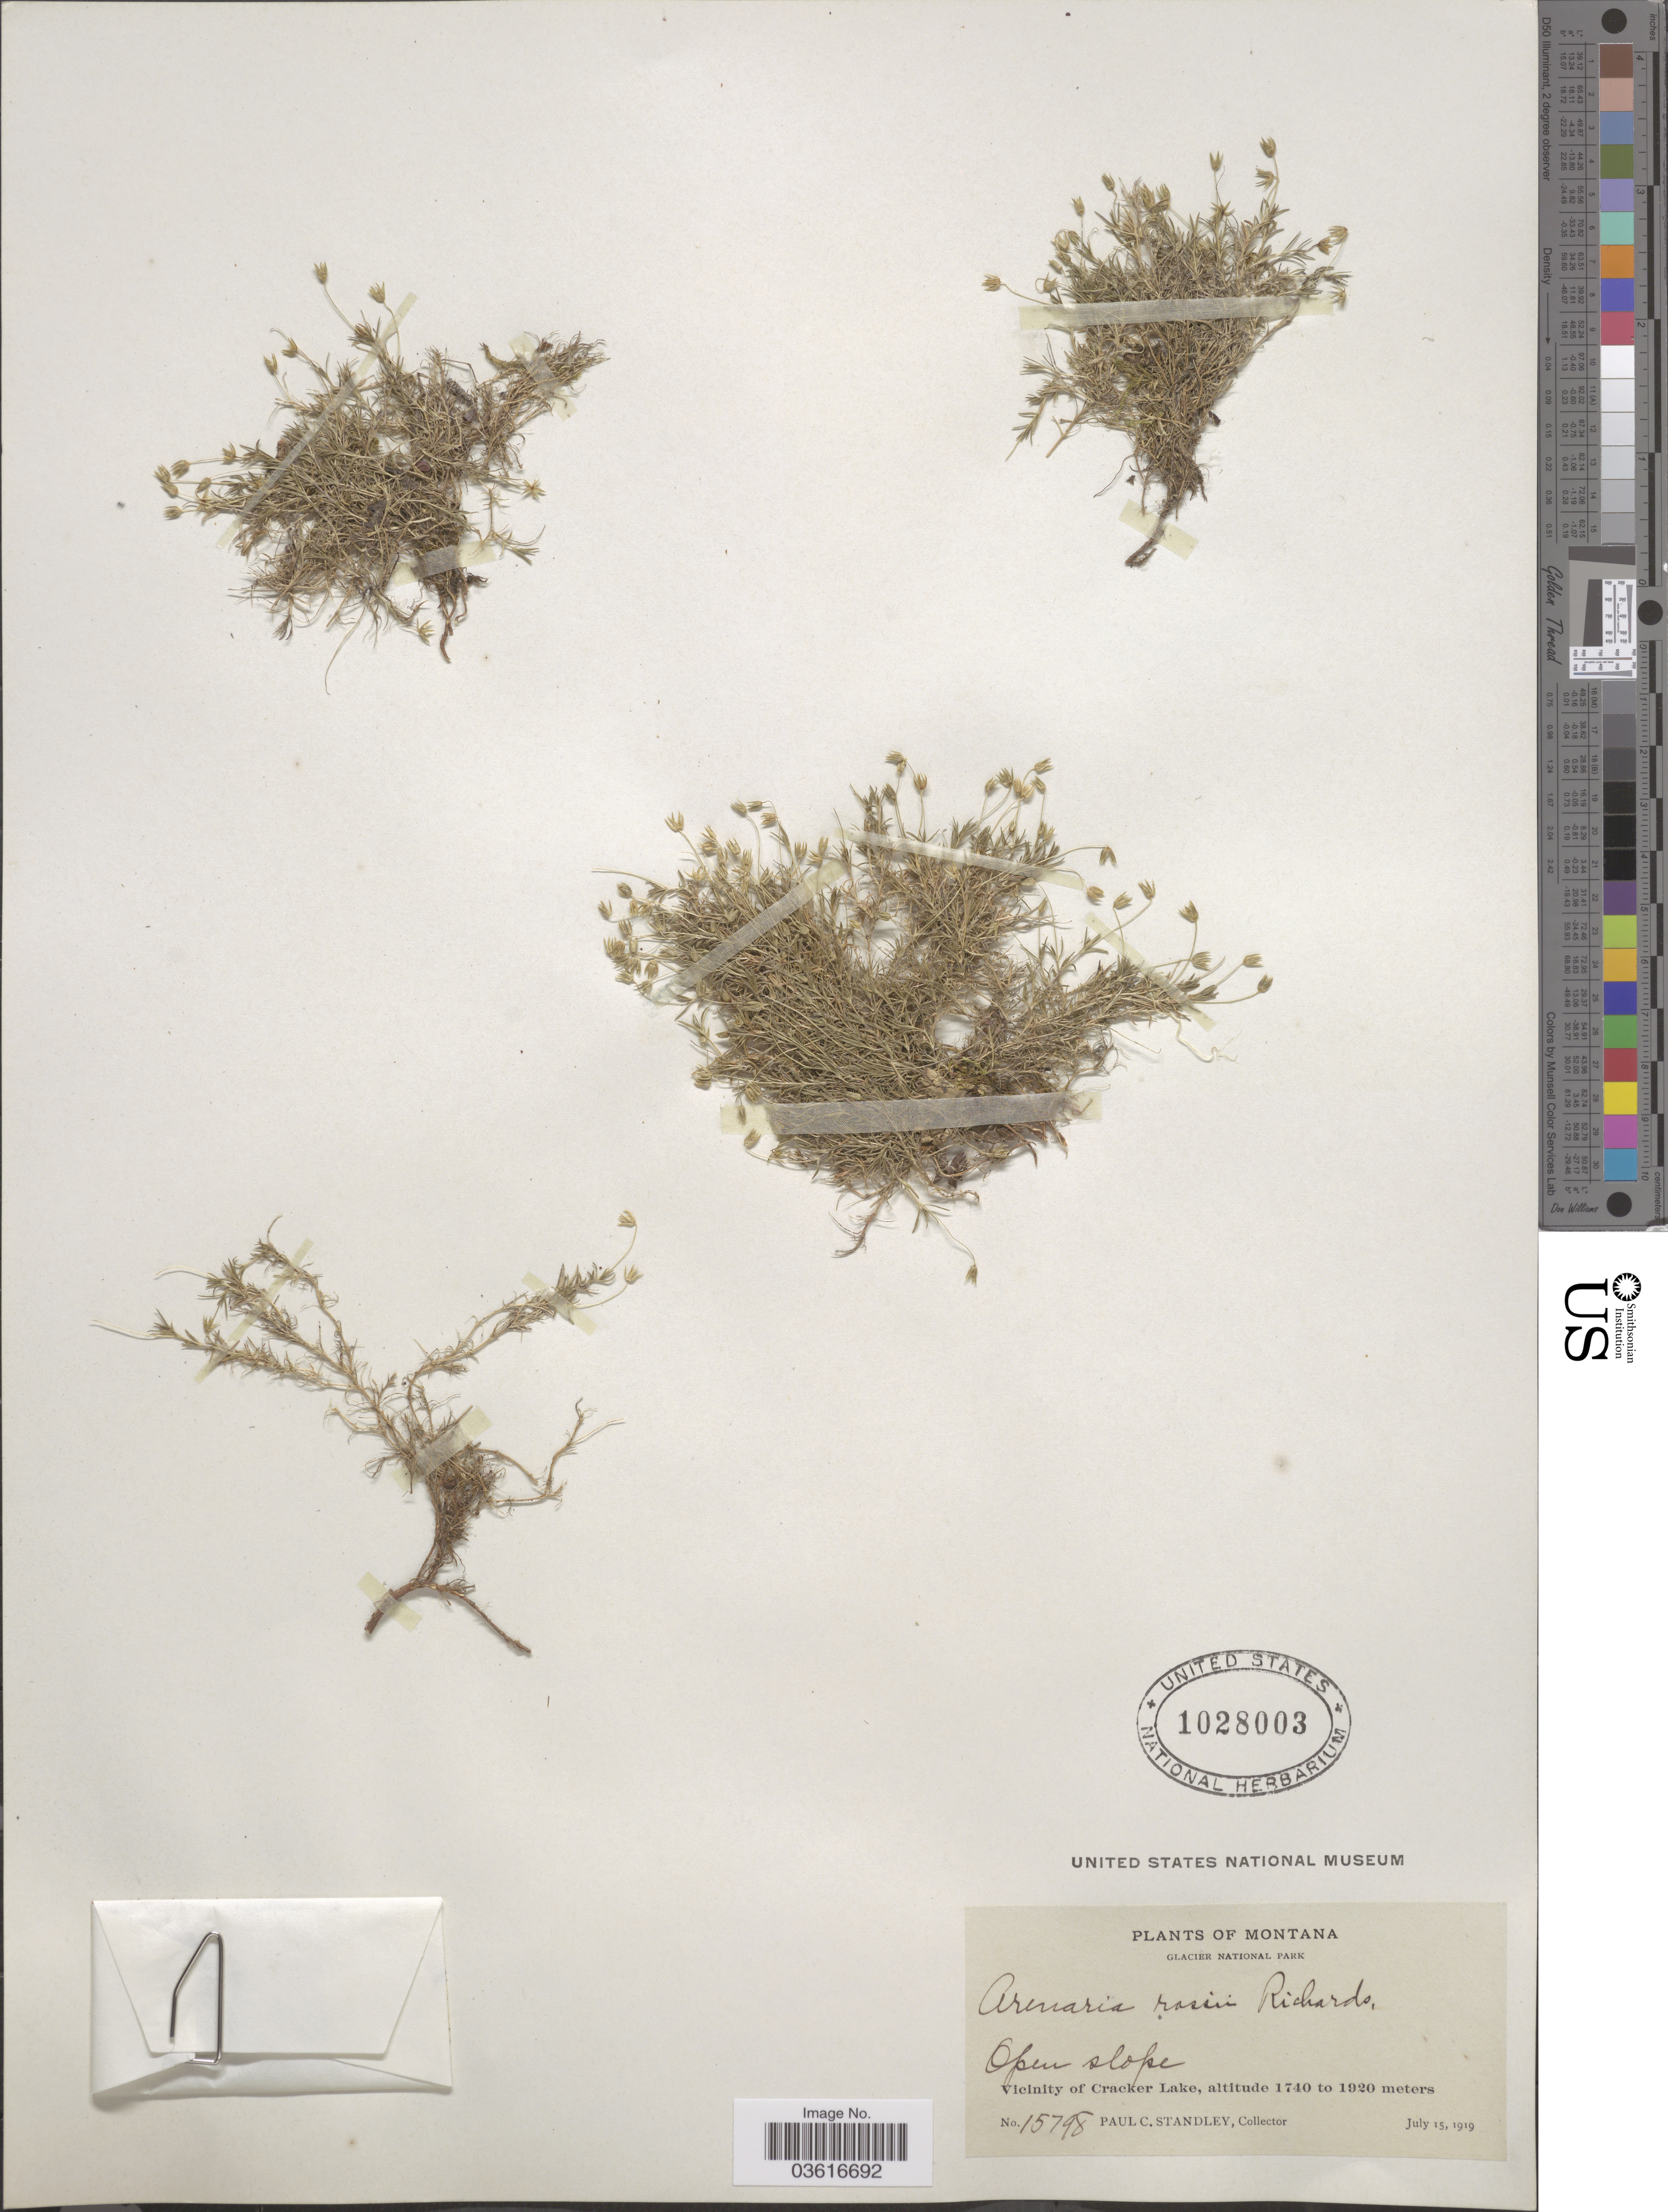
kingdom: Plantae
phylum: Tracheophyta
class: Magnoliopsida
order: Caryophyllales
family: Caryophyllaceae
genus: Minuartia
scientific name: Minuartia rossii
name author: (R. Br. ex Richardson) Graebn.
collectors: P. C. Standley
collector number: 15798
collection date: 1919-07-15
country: United States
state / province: Montana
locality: Glacier National Park. Vicinity of Cracker Lake.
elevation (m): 1740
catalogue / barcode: US 1028003